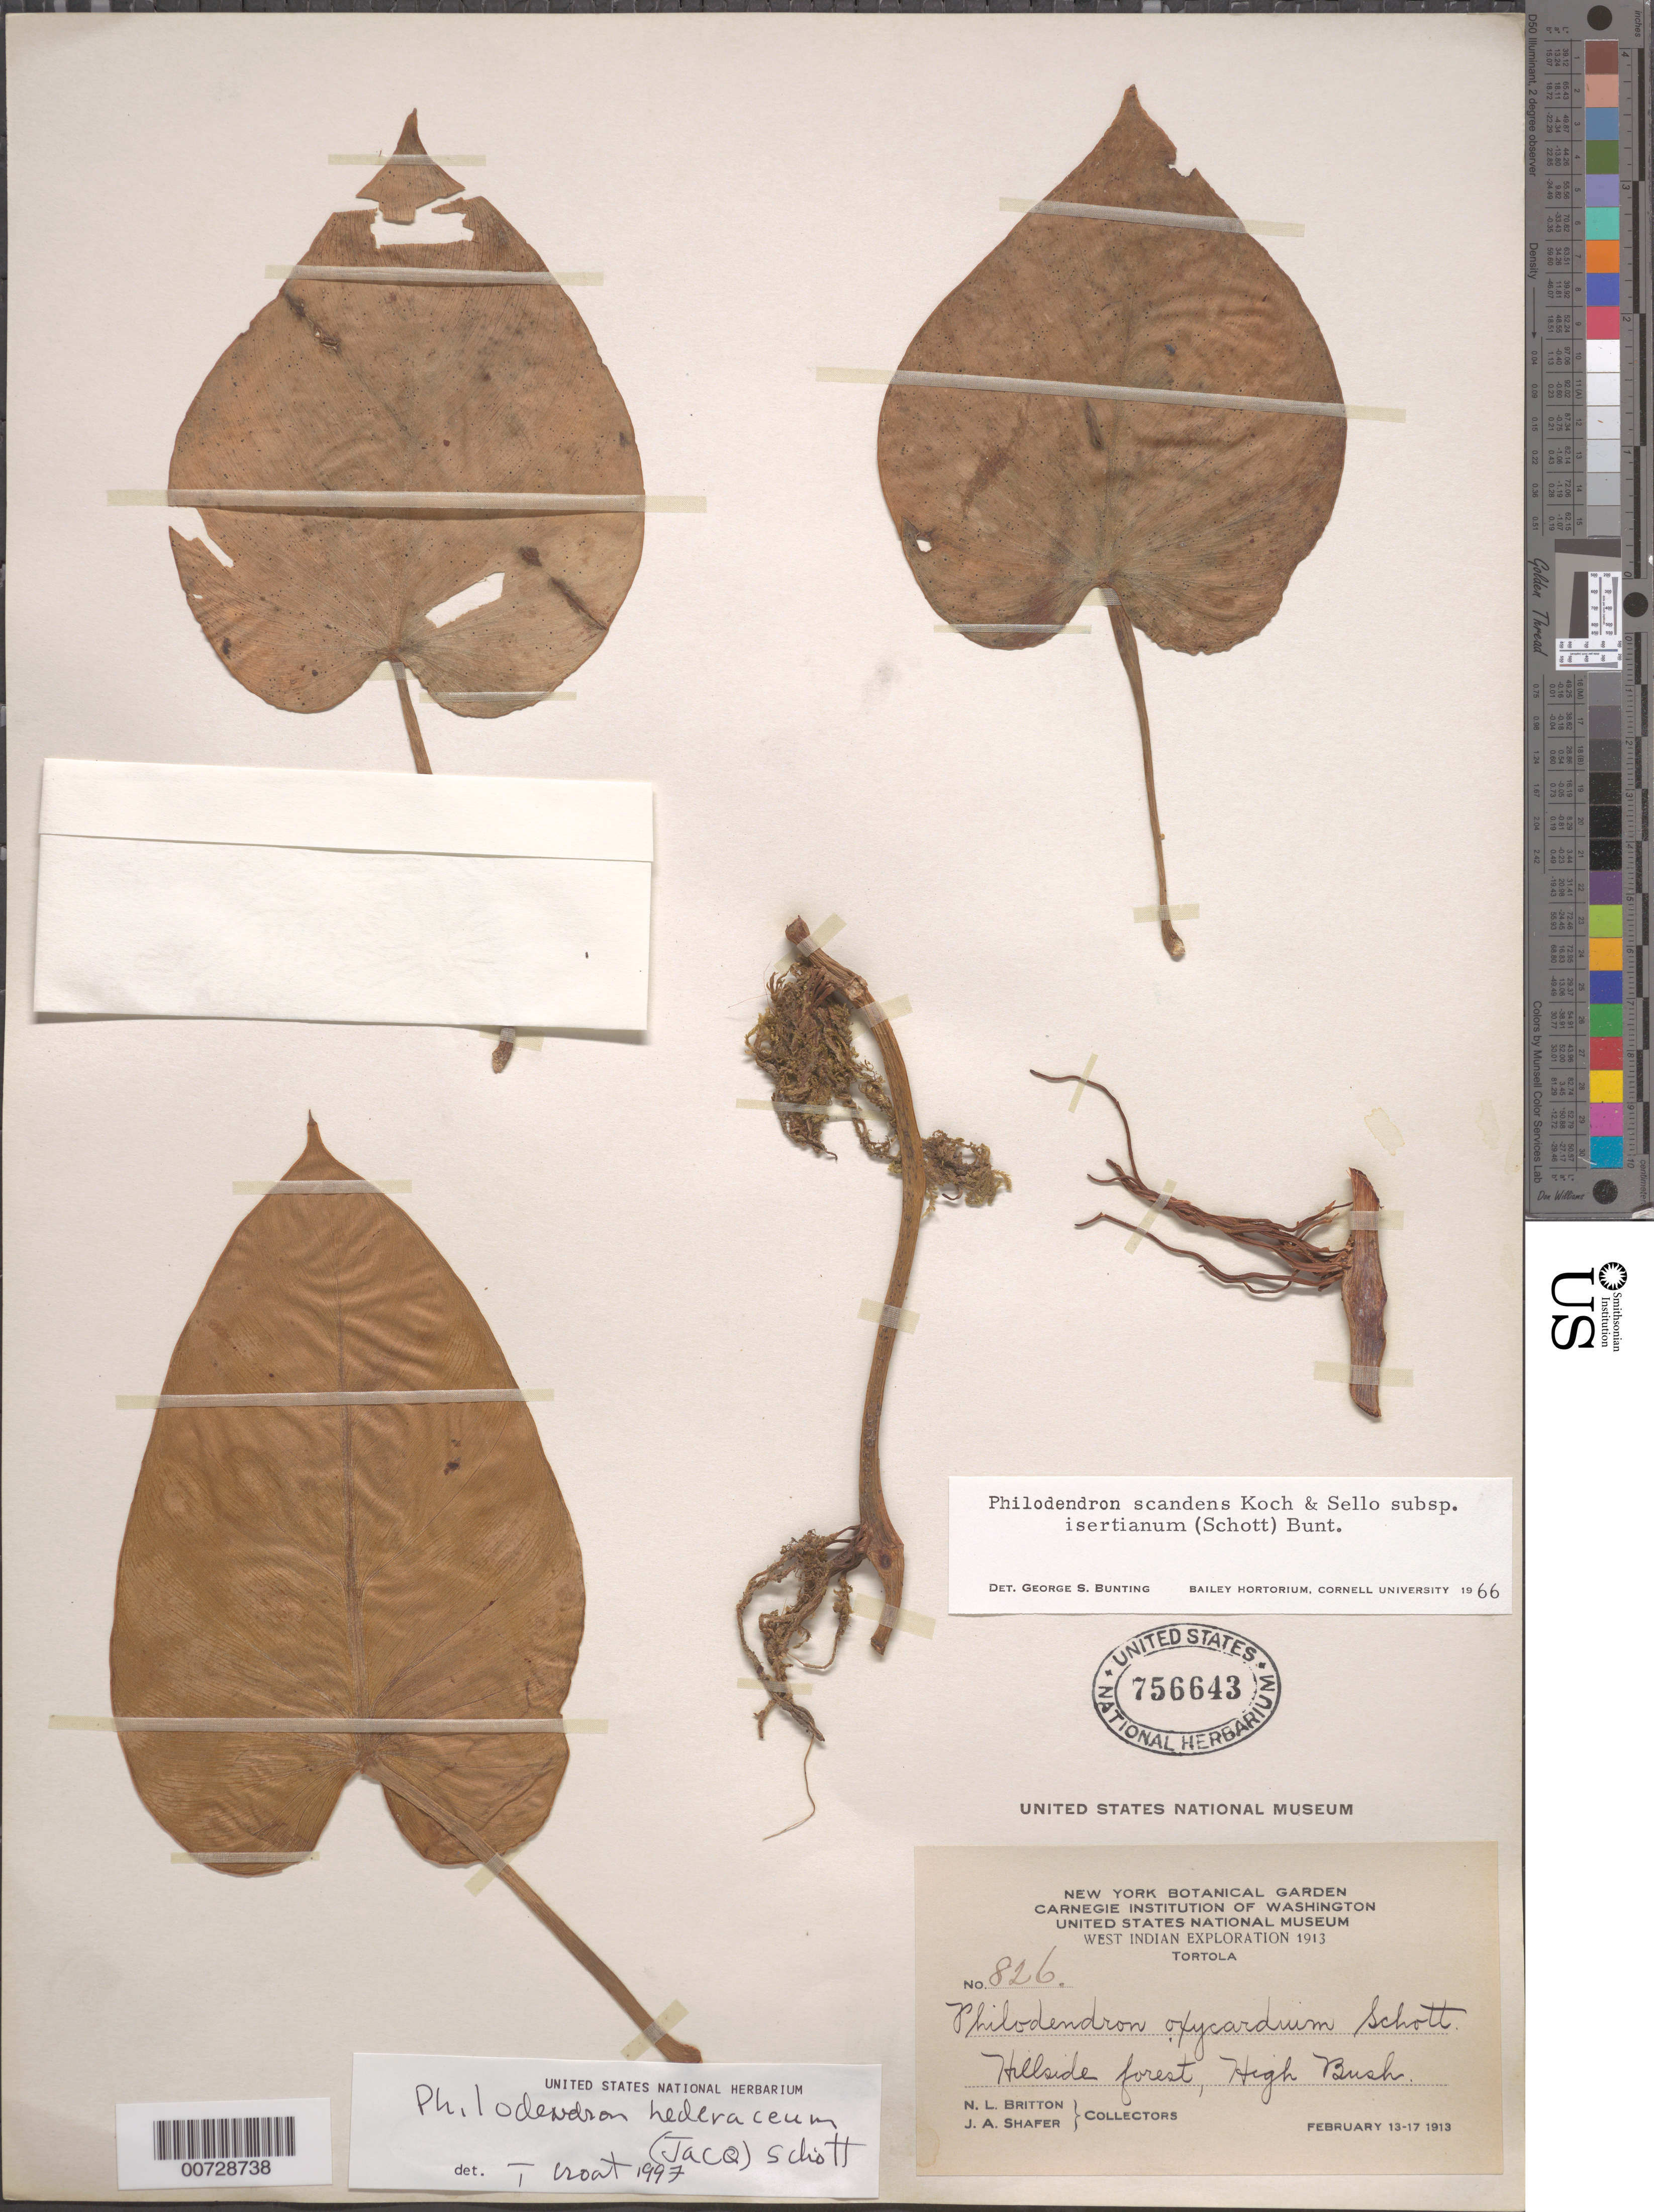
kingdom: Plantae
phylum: Tracheophyta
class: Liliopsida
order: Alismatales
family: Araceae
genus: Philodendron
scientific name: Philodendron hederaceum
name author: (Jacq.) Schott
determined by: Croat, Thomas B., Missouri Botanical Garden (MO)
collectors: N. Britton & J. A. Shafer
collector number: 826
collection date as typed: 13 Feb 1913 to 17 Feb 1913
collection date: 1913-02-13/1913-02-17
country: British Virgin Islands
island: Tortola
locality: Tortola; High Bush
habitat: Hillside forest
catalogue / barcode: US 756643